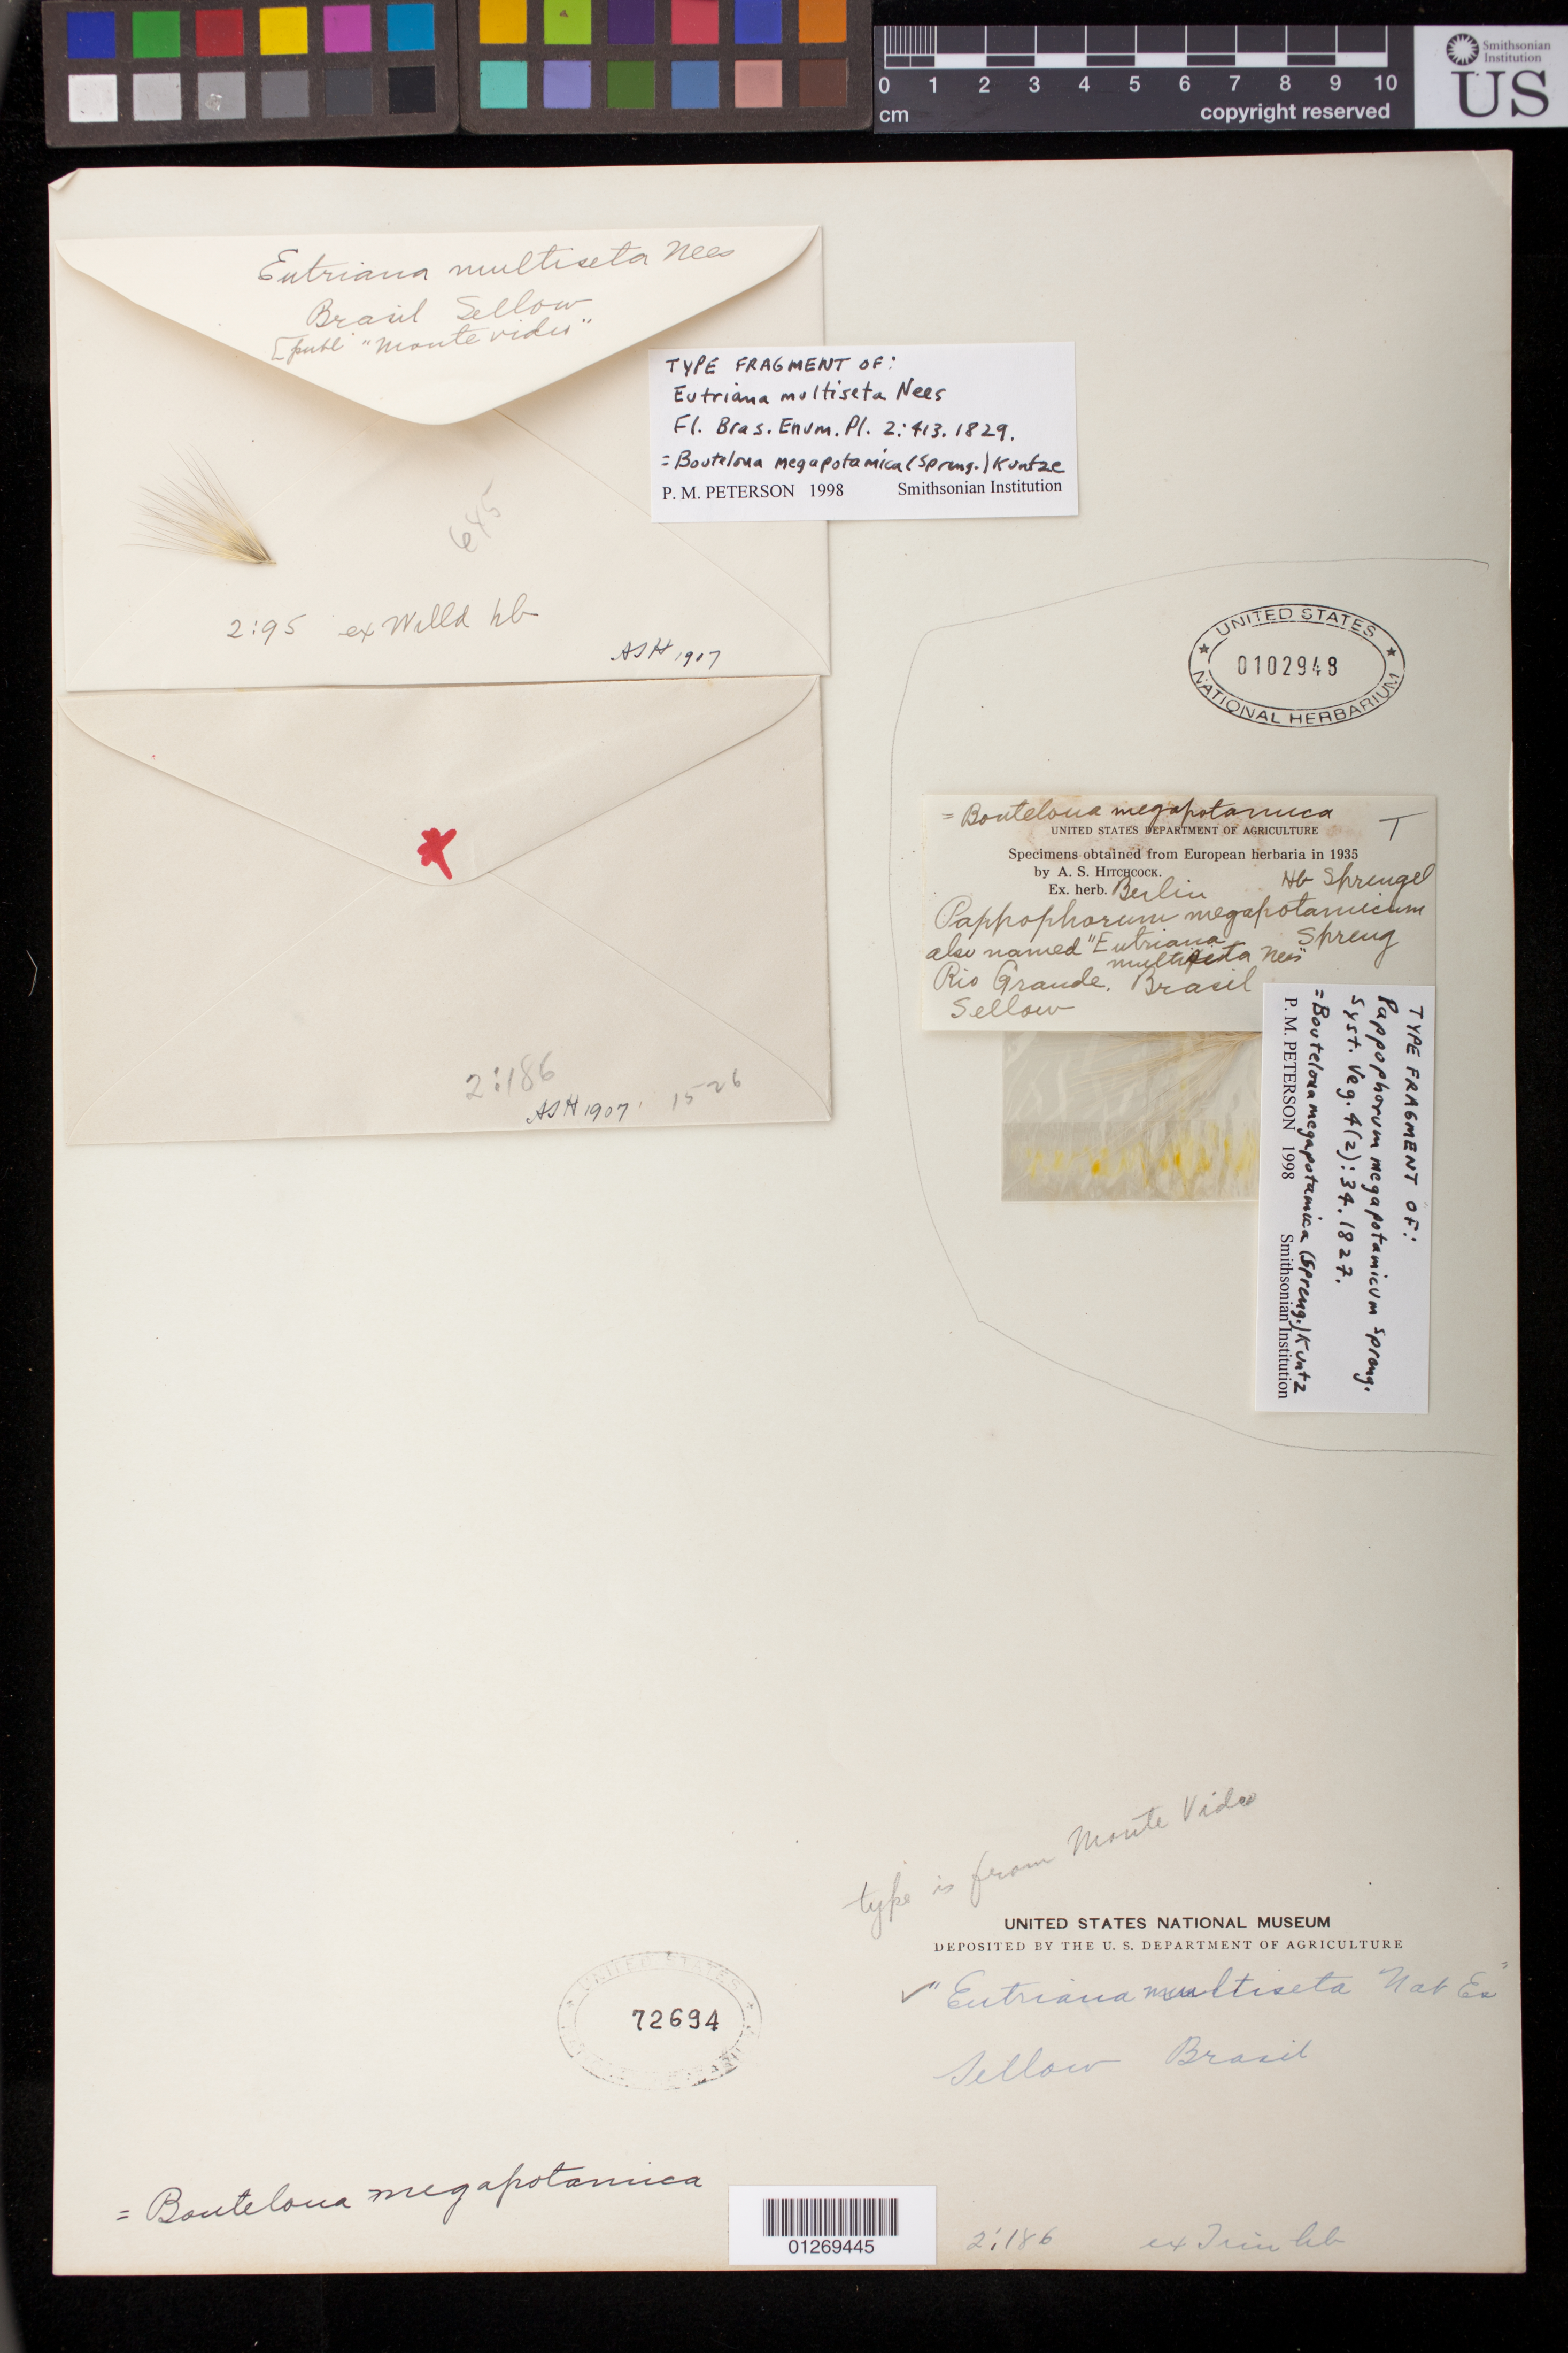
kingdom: Plantae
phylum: Tracheophyta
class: Liliopsida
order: Poales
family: Poaceae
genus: Pappophorum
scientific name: Pappophorum megapotamicum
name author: Spreng.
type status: Type Collection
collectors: F. Sellow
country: Brazil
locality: Rio Grande.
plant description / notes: Fragmentary material of type specimen ex herb. Sprengel (Berlin). Mounted on sheet with type material of Eutriana multiseta Nees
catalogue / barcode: US 102948-2